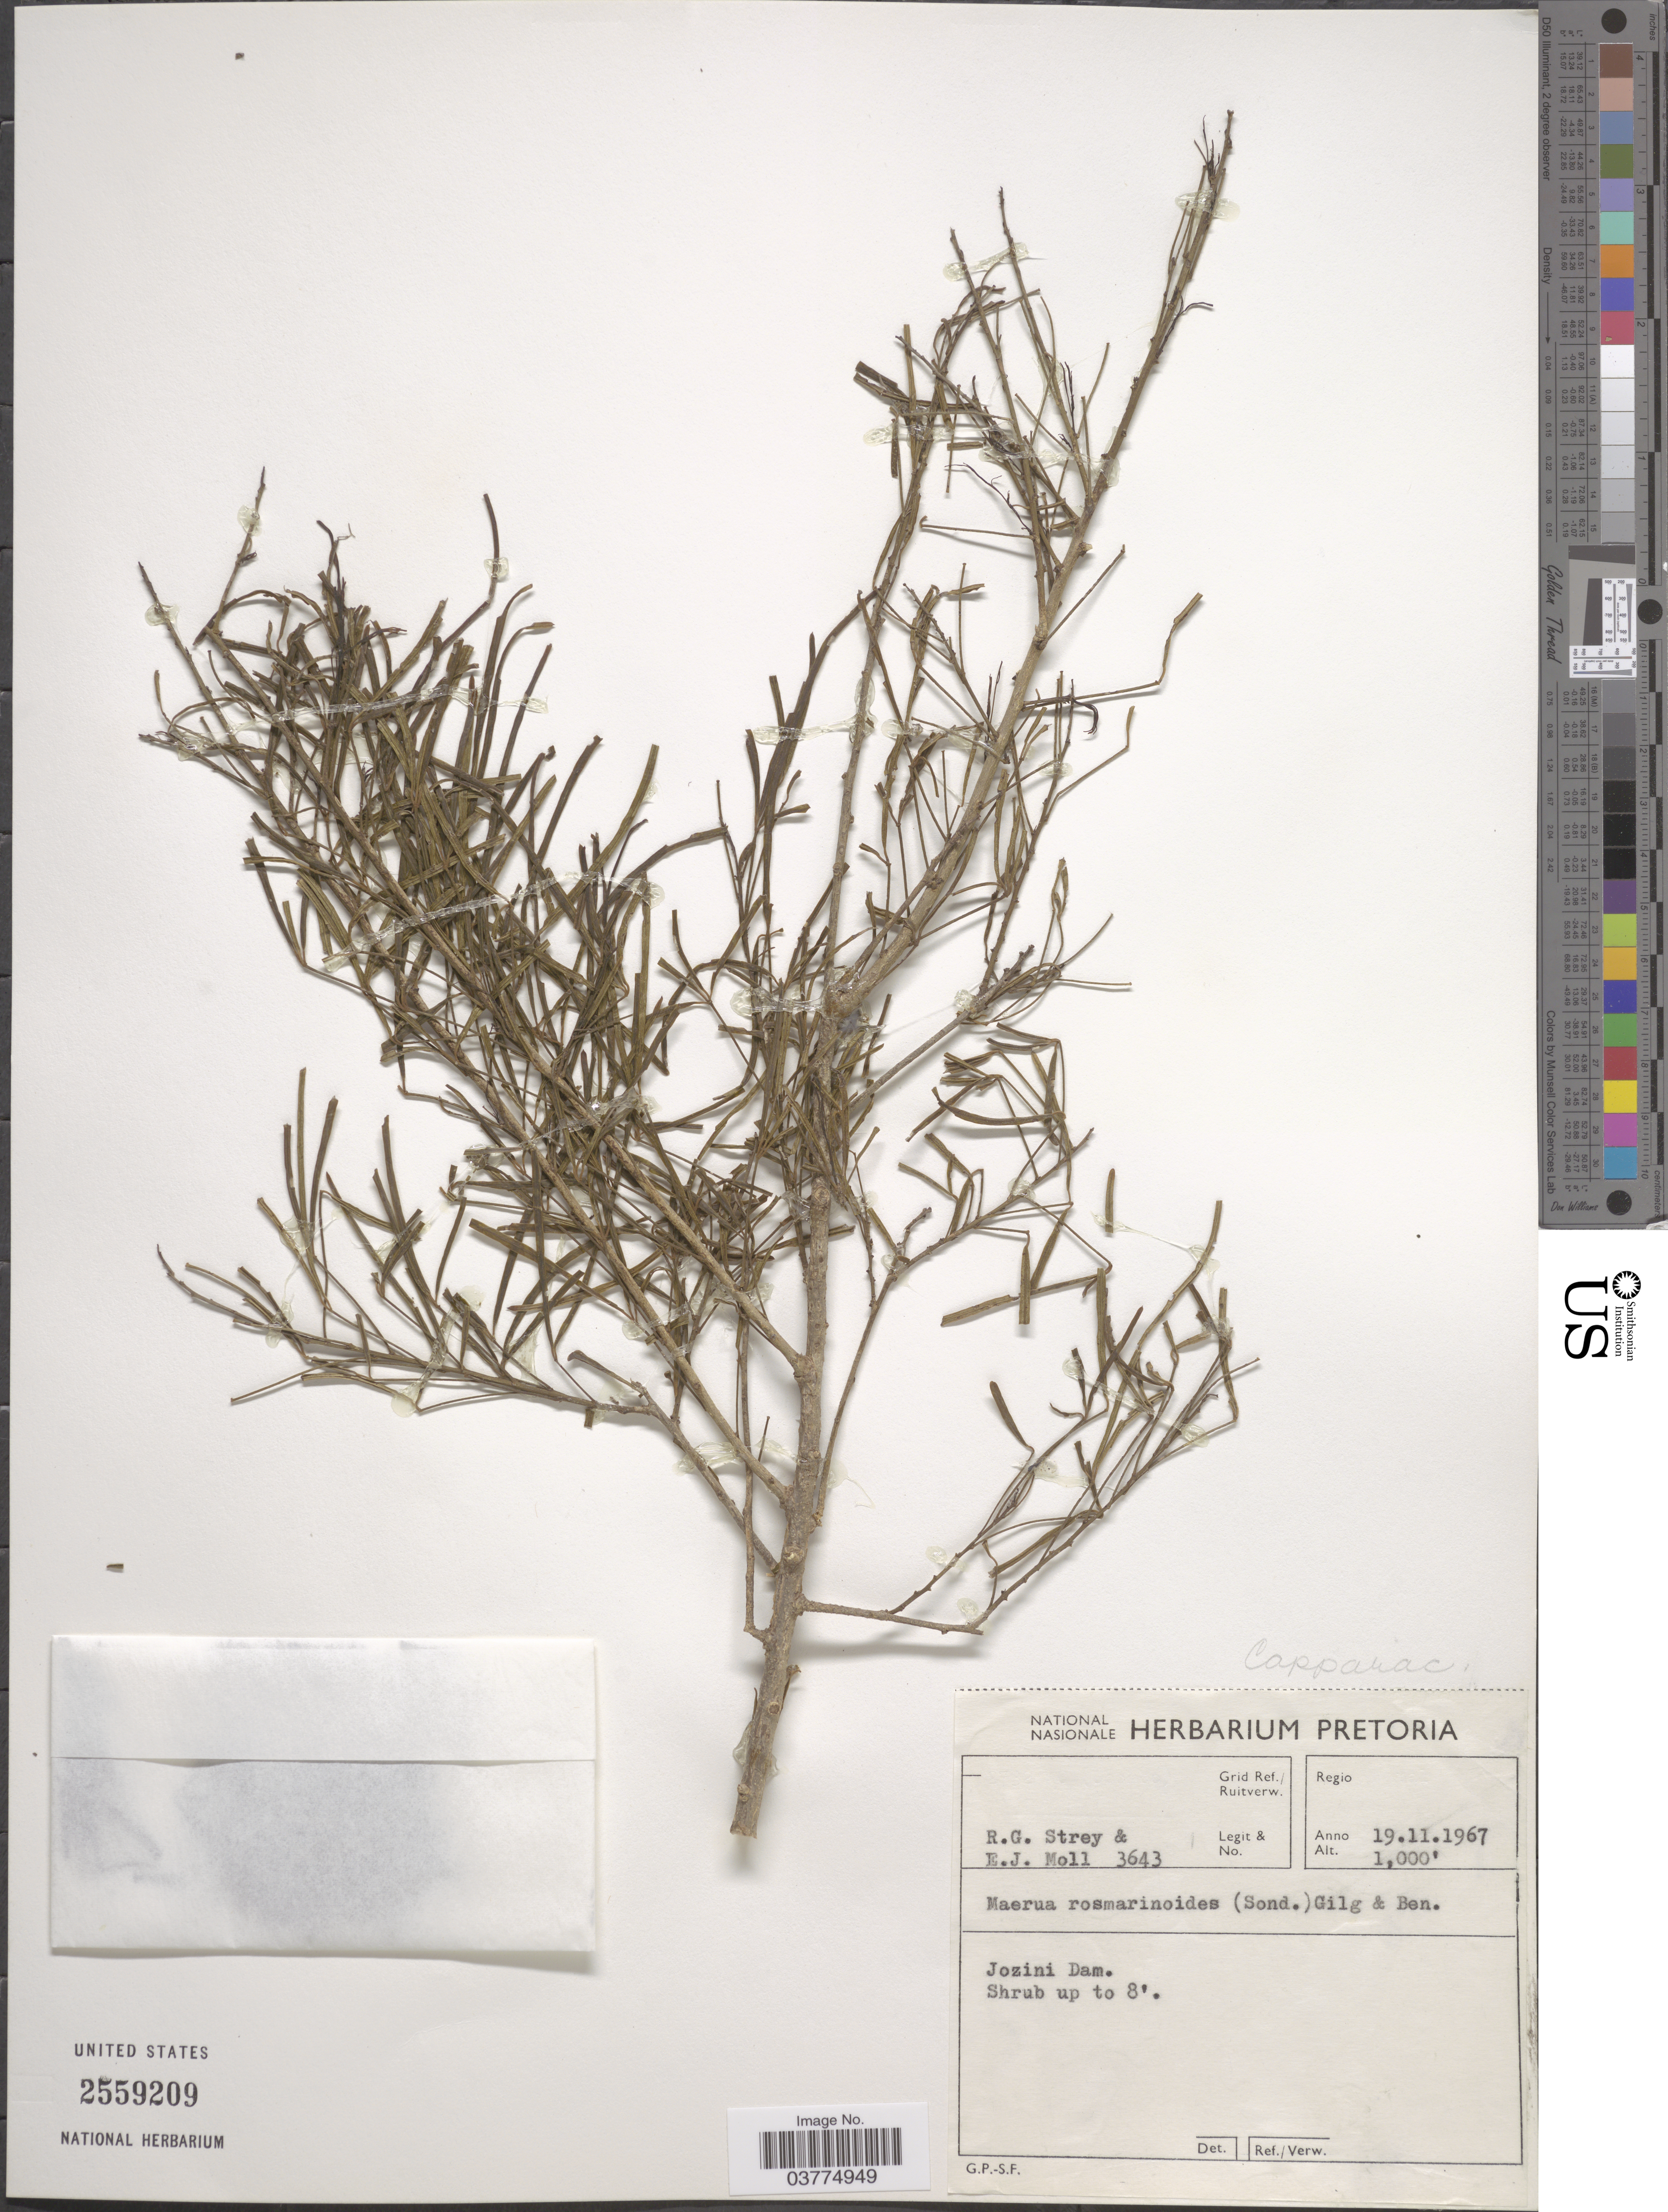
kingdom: Plantae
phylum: Tracheophyta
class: Magnoliopsida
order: Brassicales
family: Capparaceae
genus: Maerua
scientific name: Maerua rosmarinoides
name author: Gilg & Gilg-Ben.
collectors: R. G. Strey & E. J. Moll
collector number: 3643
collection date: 1967-11-19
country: South Africa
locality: Jozini Dam.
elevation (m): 305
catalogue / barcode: US 2559209